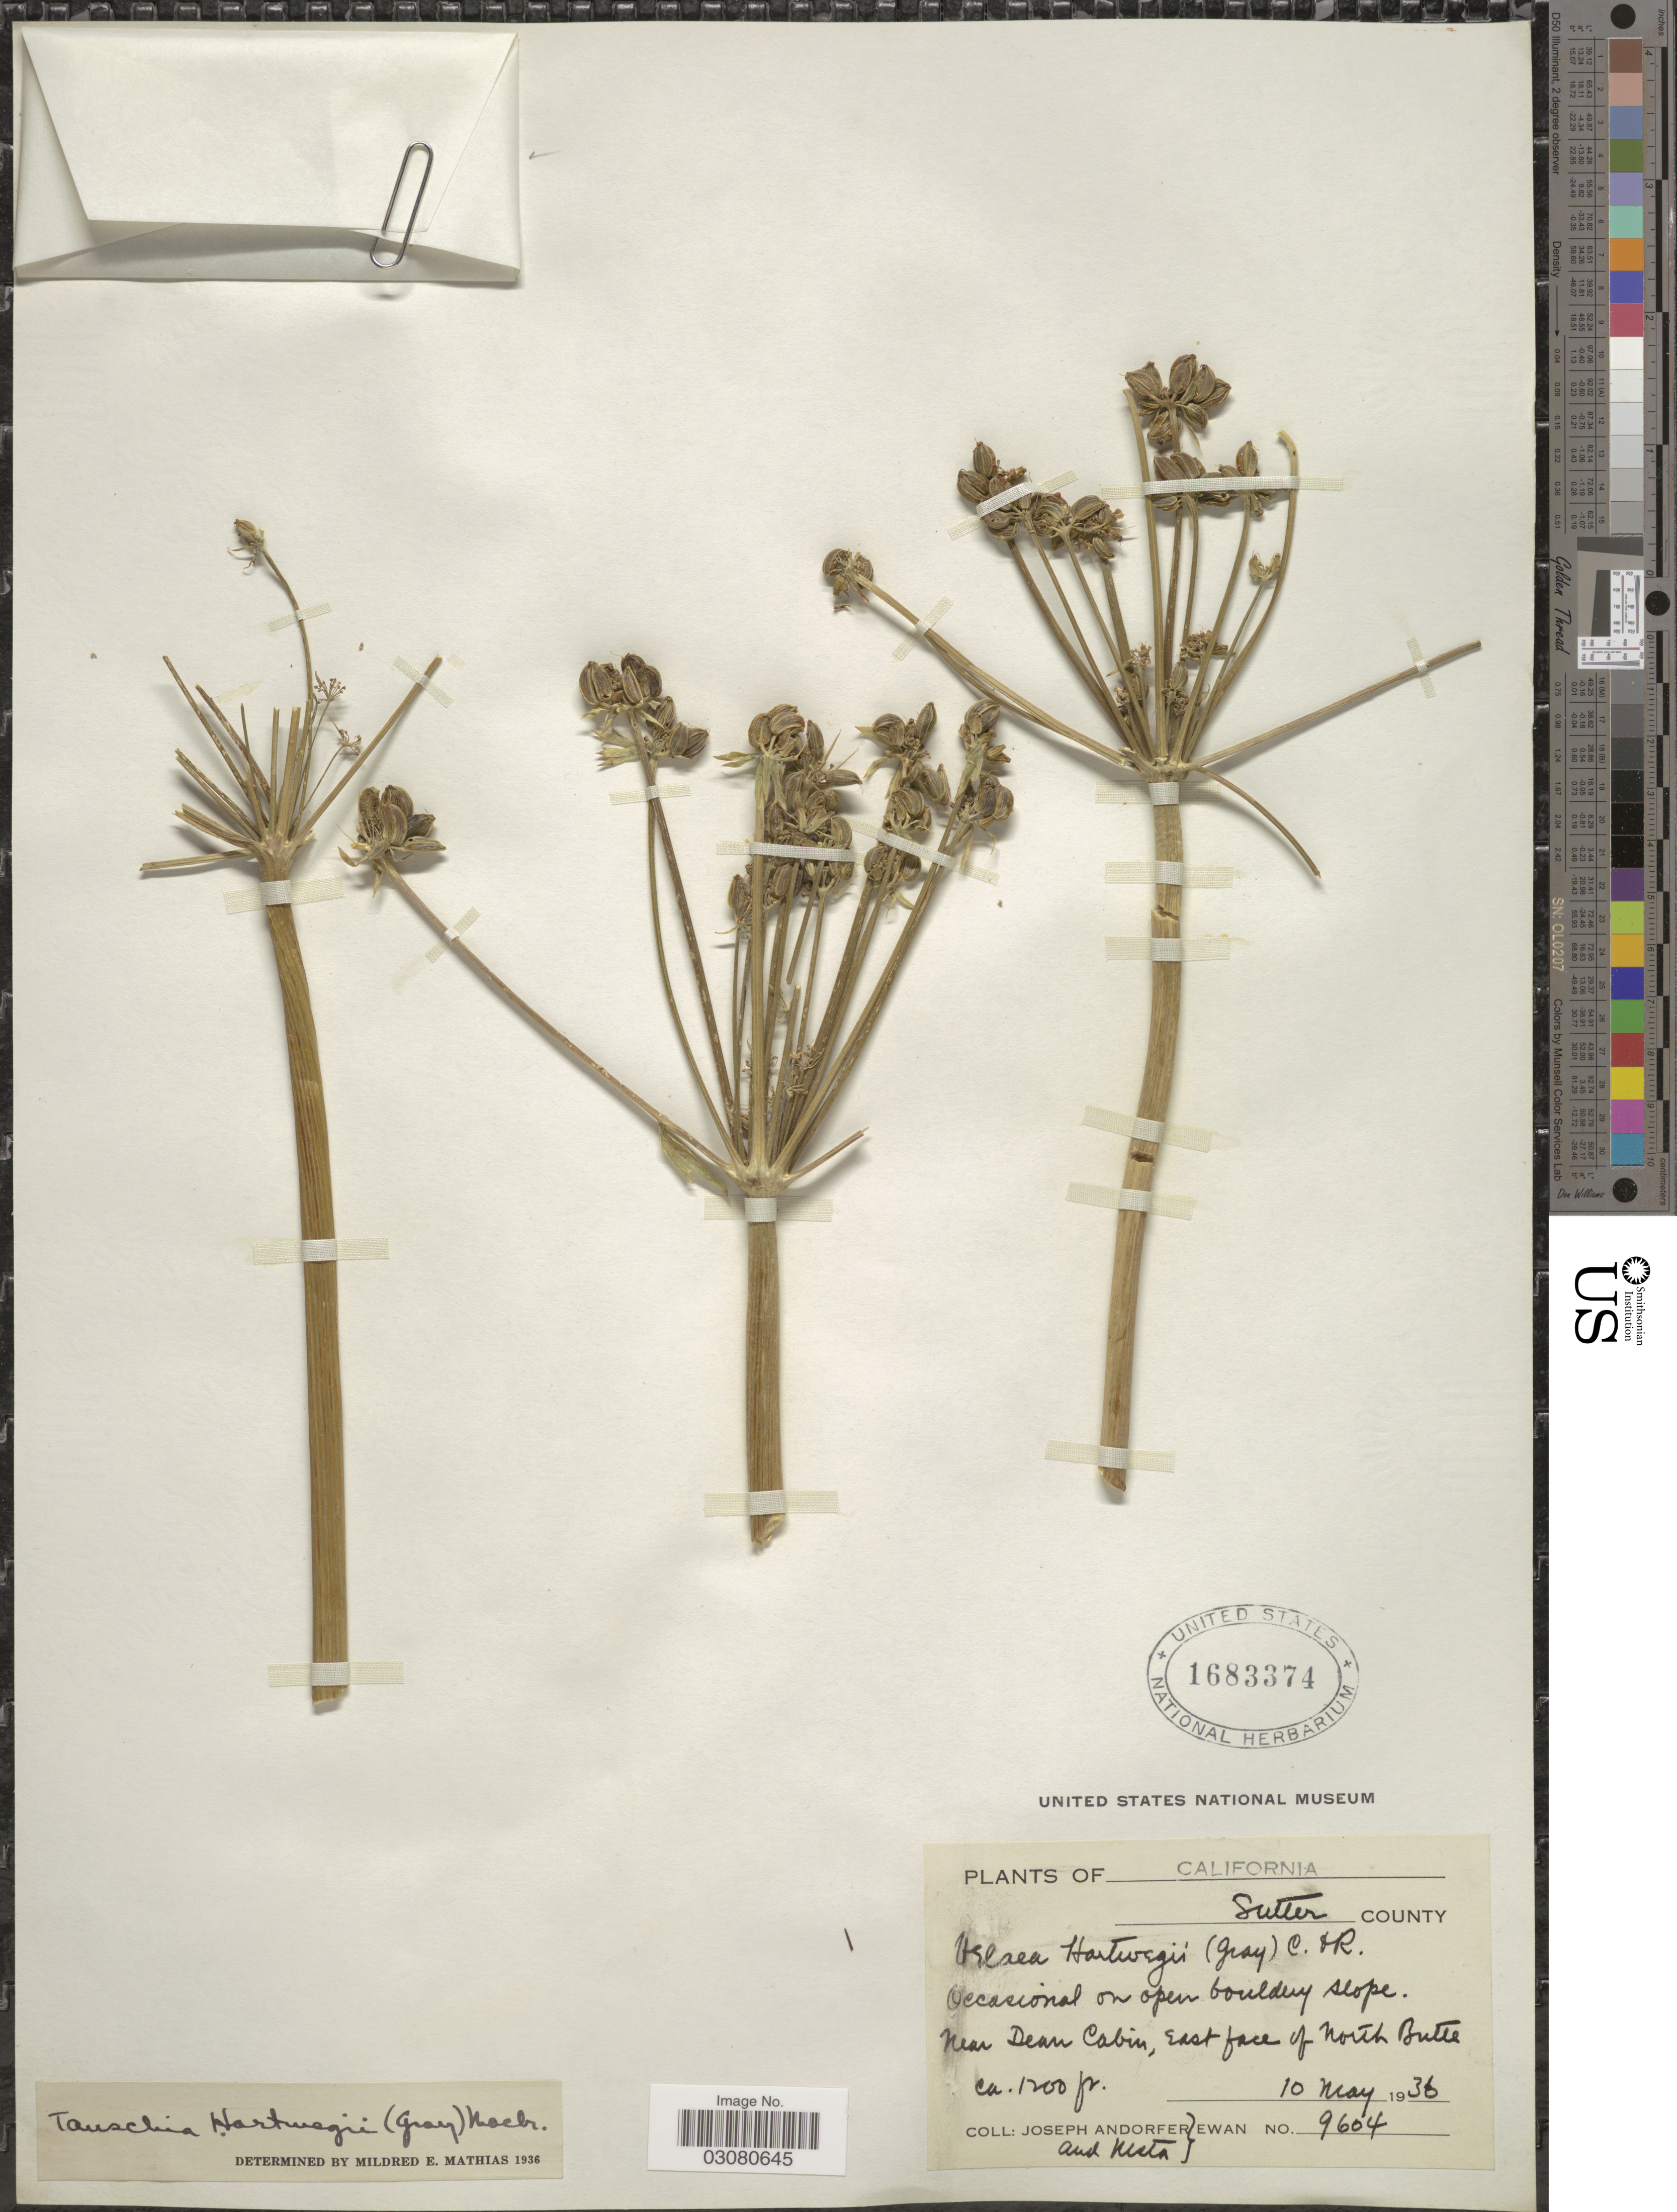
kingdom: Plantae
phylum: Tracheophyta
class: Magnoliopsida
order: Apiales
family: Apiaceae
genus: Drudeophytum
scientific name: Drudeophytum hartwegii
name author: (A. Gray) J.M. Coult. & Rose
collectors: J. A. Ewan & A. Ewan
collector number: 9604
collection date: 1936-05-10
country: United States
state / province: California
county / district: Sutter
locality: Sutter County. On open bouldery slope. Near Dean Cabin, east face of North Butte.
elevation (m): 366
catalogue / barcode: US 1683374